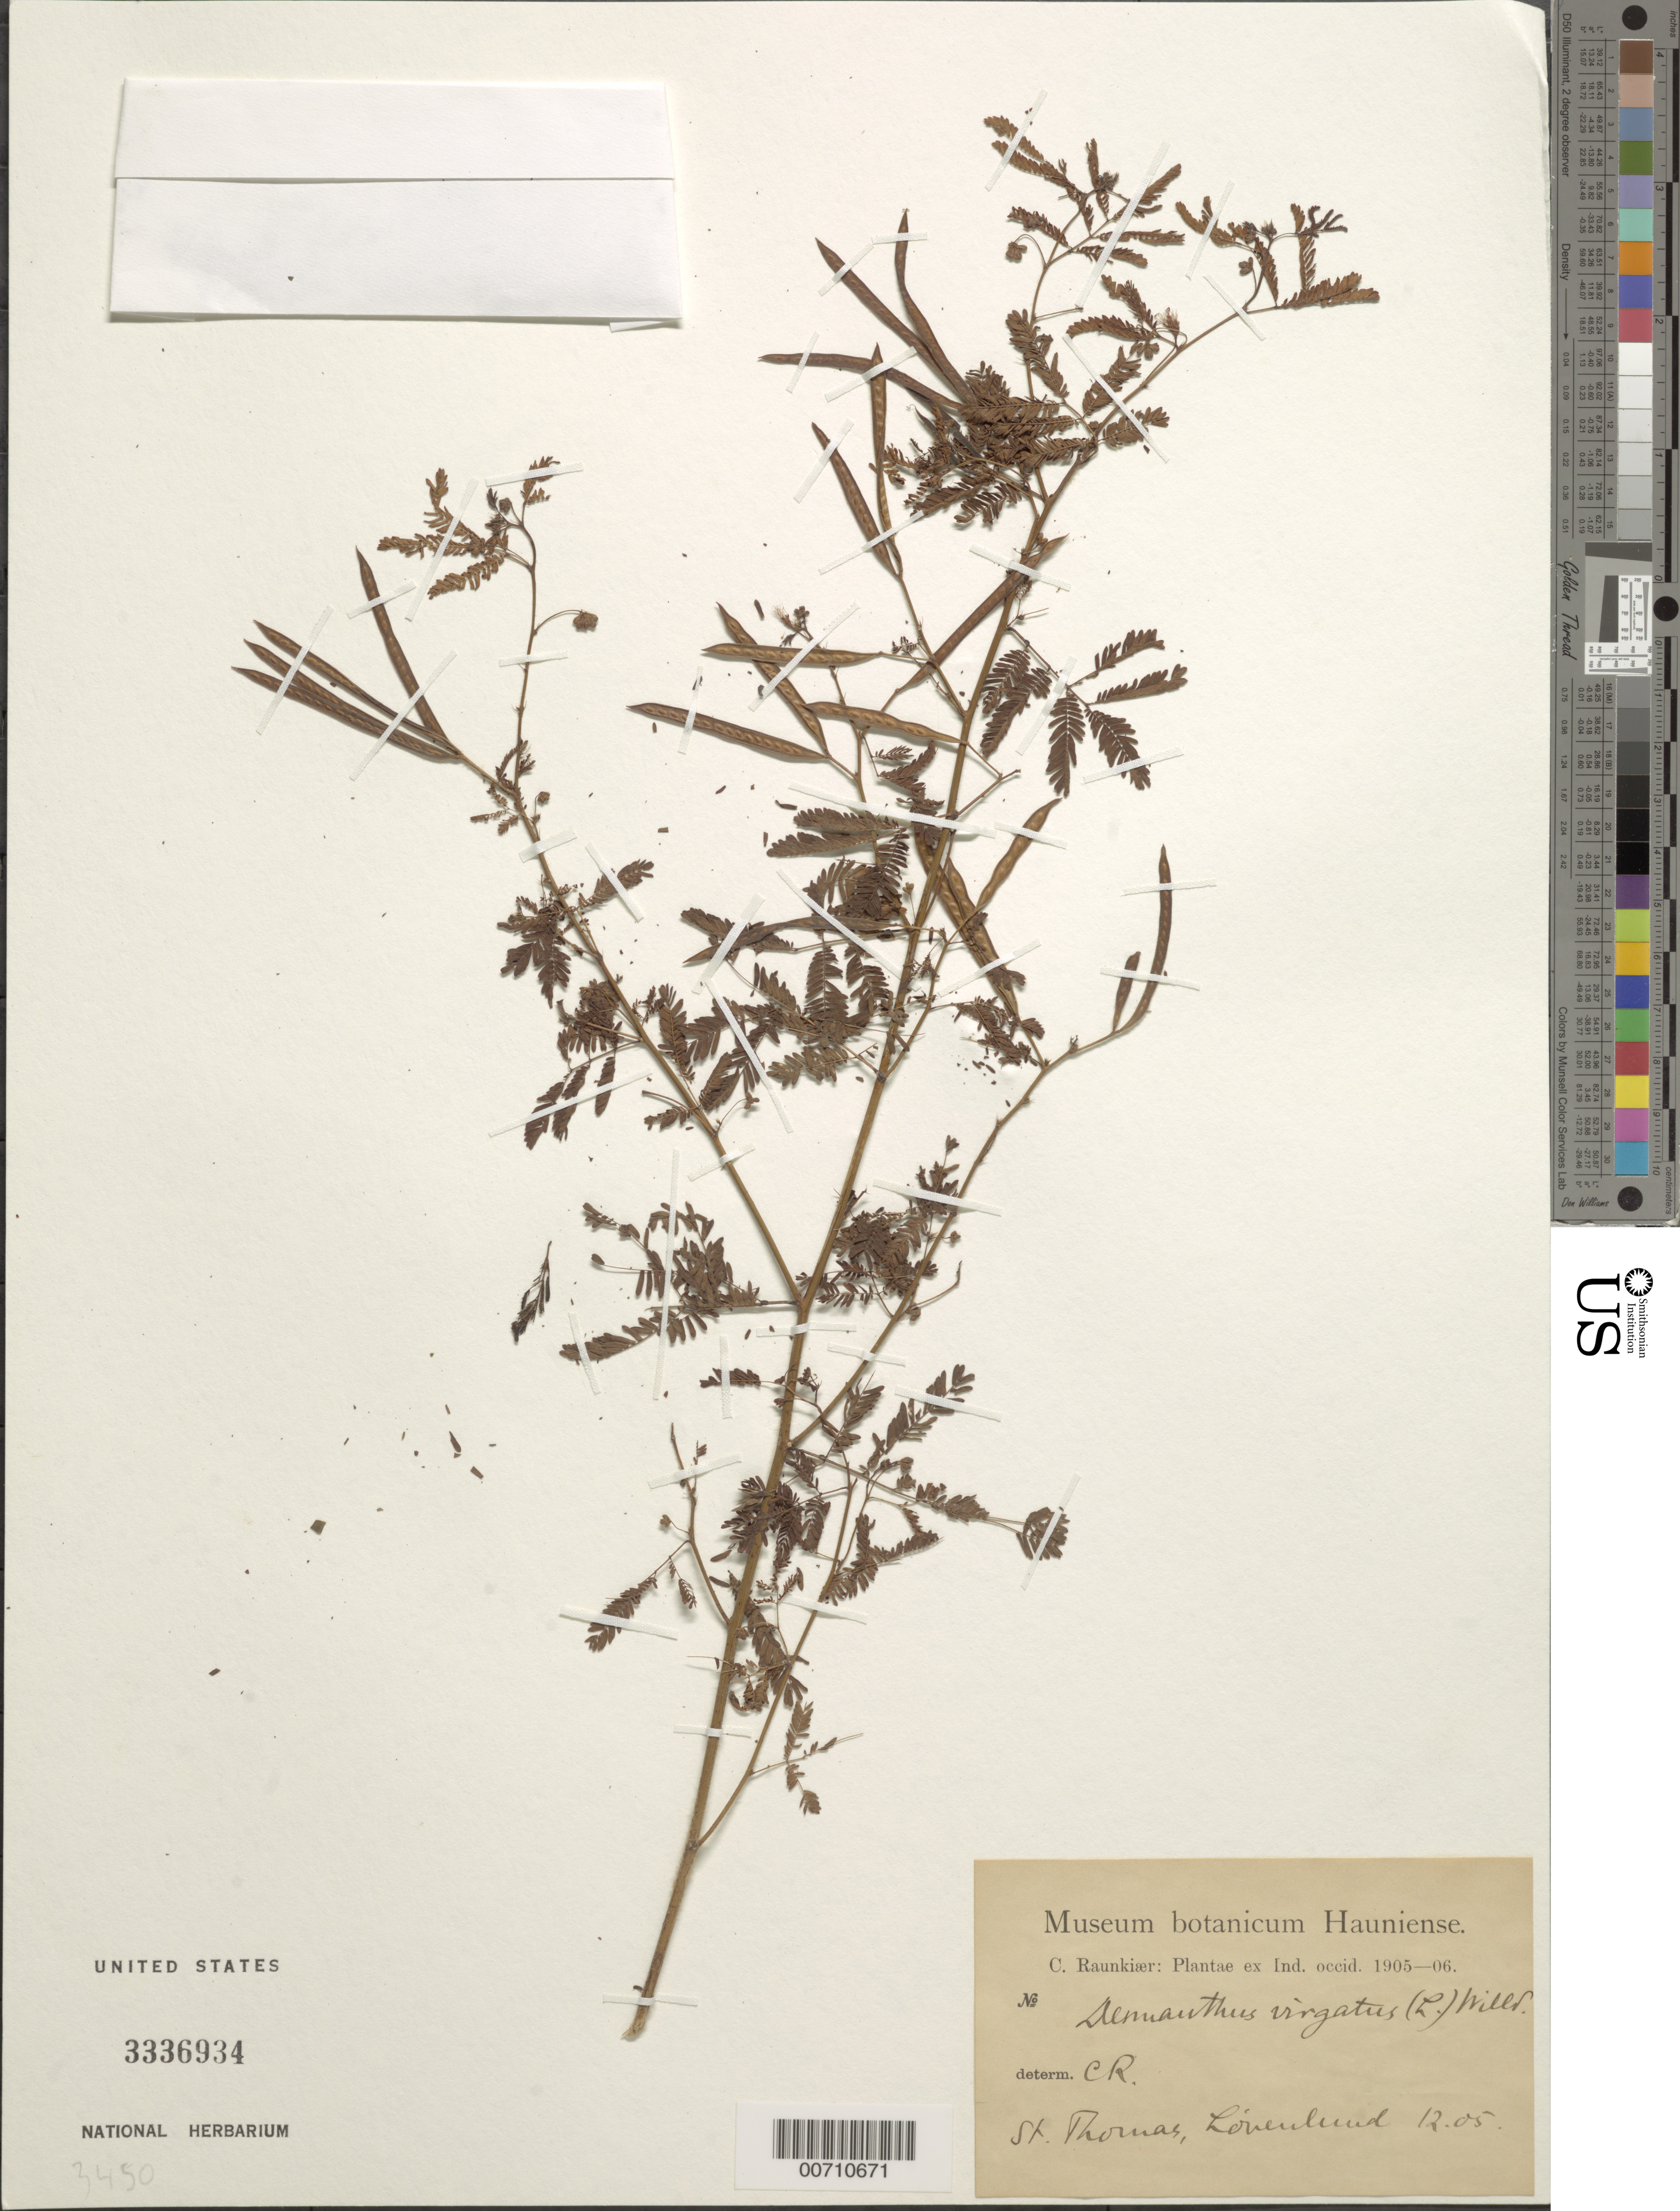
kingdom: Plantae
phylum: Tracheophyta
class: Magnoliopsida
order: Fabales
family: Fabaceae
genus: Desmanthus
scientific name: Desmanthus virgatus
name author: (L.) Willd.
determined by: Raunkiær, C.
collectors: C. C. Raunkiaer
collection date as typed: Dec 1905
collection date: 1905-12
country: U.S. Virgin Islands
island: St. Thomas Island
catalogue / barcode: US 3336934